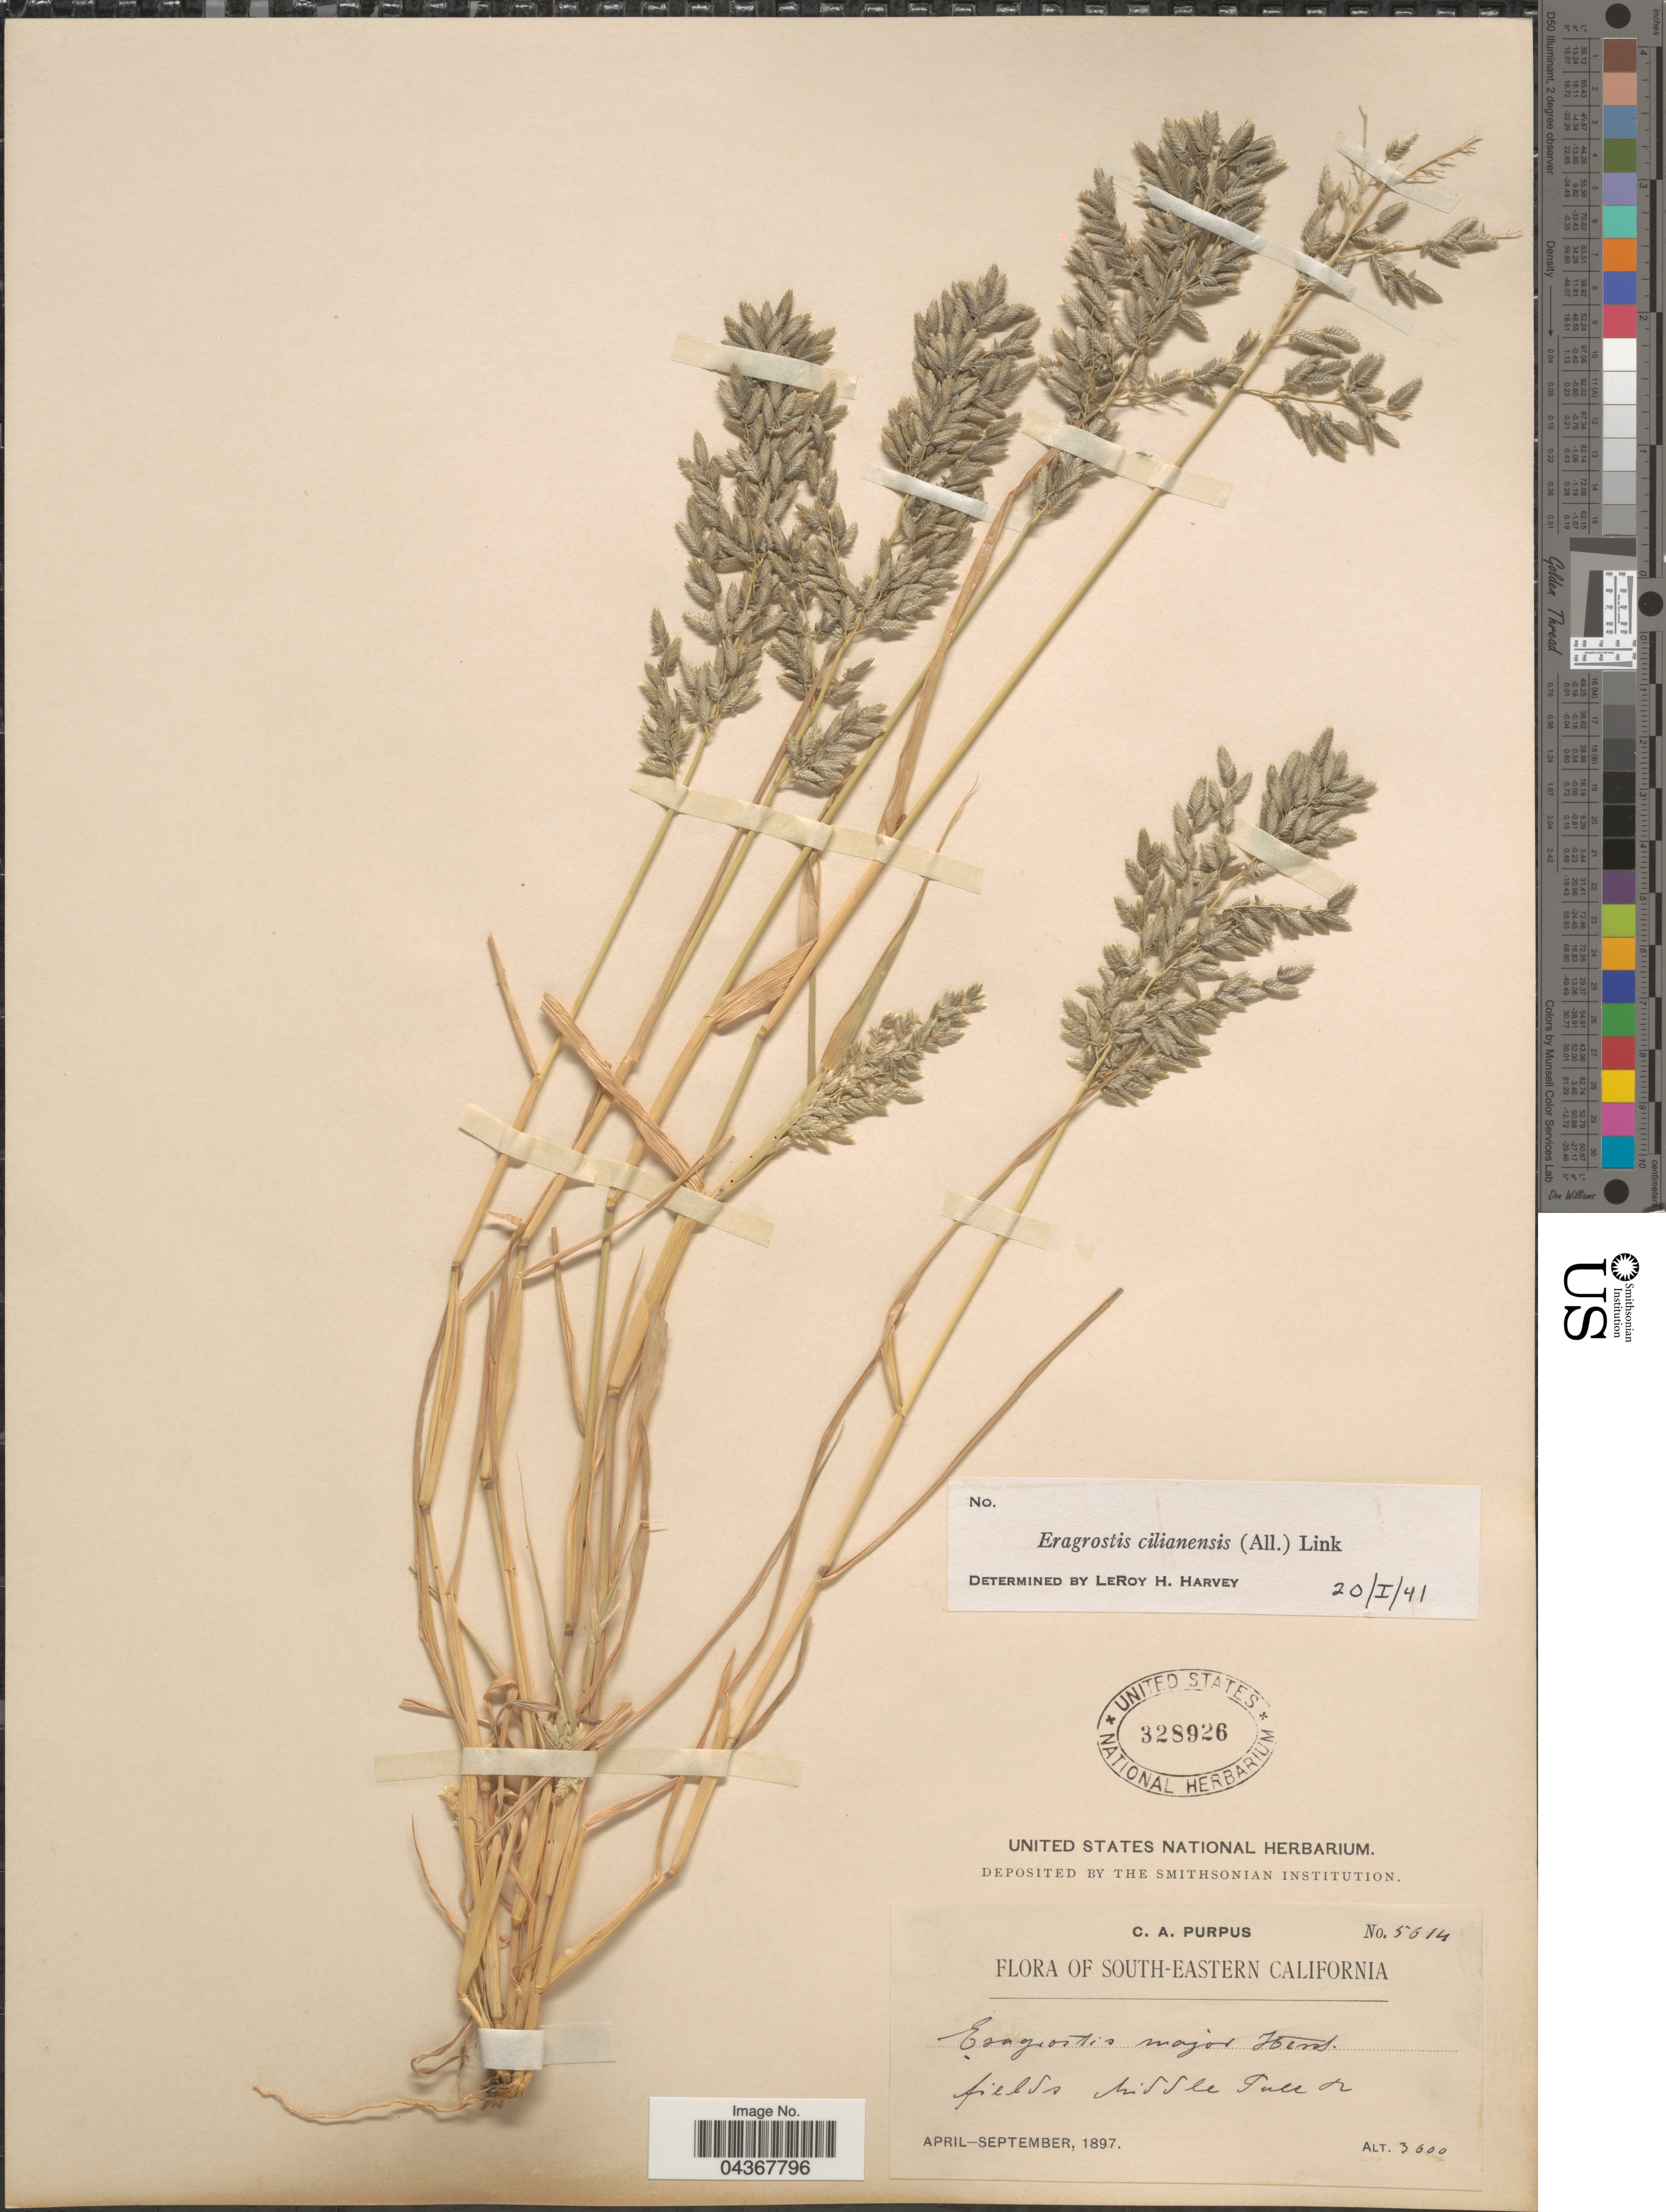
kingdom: Plantae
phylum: Tracheophyta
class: Liliopsida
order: Poales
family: Poaceae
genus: Eragrostis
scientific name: Eragrostis cilianensis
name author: (Bellardi) Vignolo ex Janch.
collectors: C. A. Purpus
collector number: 5614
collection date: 1897-04/1897-09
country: United States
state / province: California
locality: South-Eastern California. Fields Middle Tulare.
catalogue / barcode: US 328926